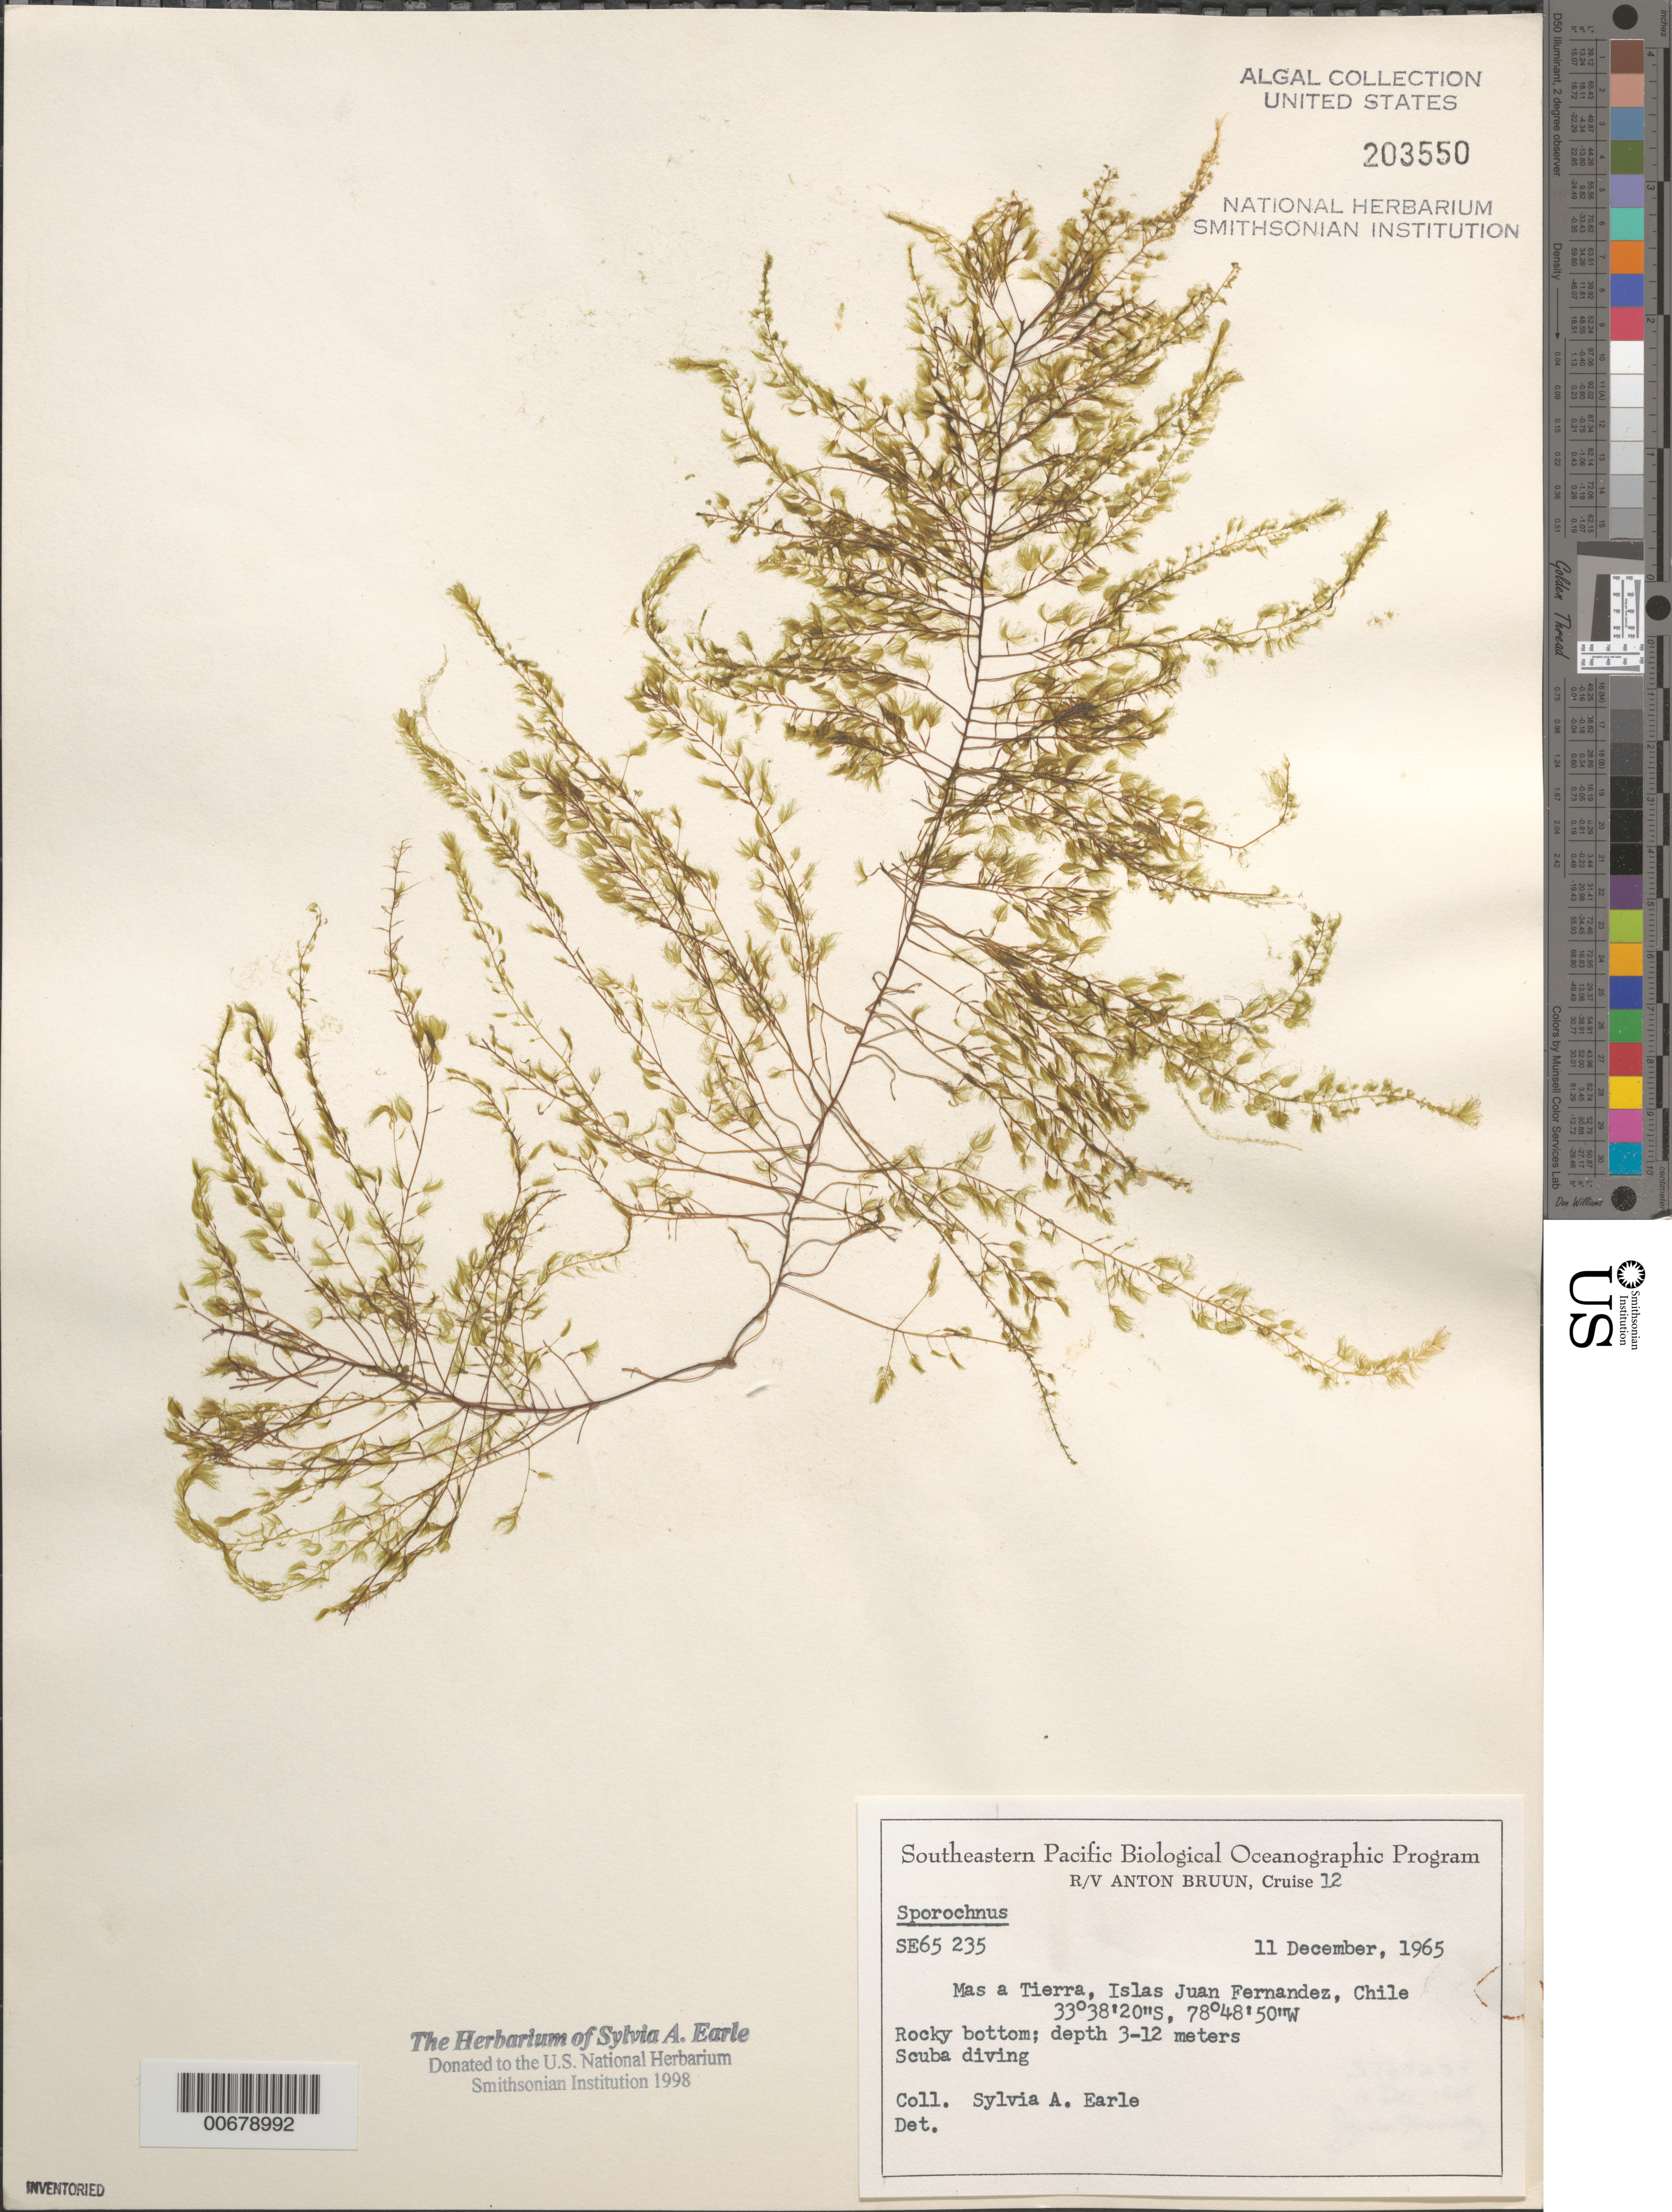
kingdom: Chromista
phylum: Ochrophyta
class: Phaeophyceae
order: Sporochnales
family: Sporochnaceae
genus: Sporochnus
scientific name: Sporochnus sp.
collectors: S. A. Earle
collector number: SE 65235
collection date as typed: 11 Dec 1965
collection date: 1965-12-11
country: Chile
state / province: Valparaíso (V)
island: Isla Más a Tierra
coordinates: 33 38' 20" S, 78 48' 50" W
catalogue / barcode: US 203550